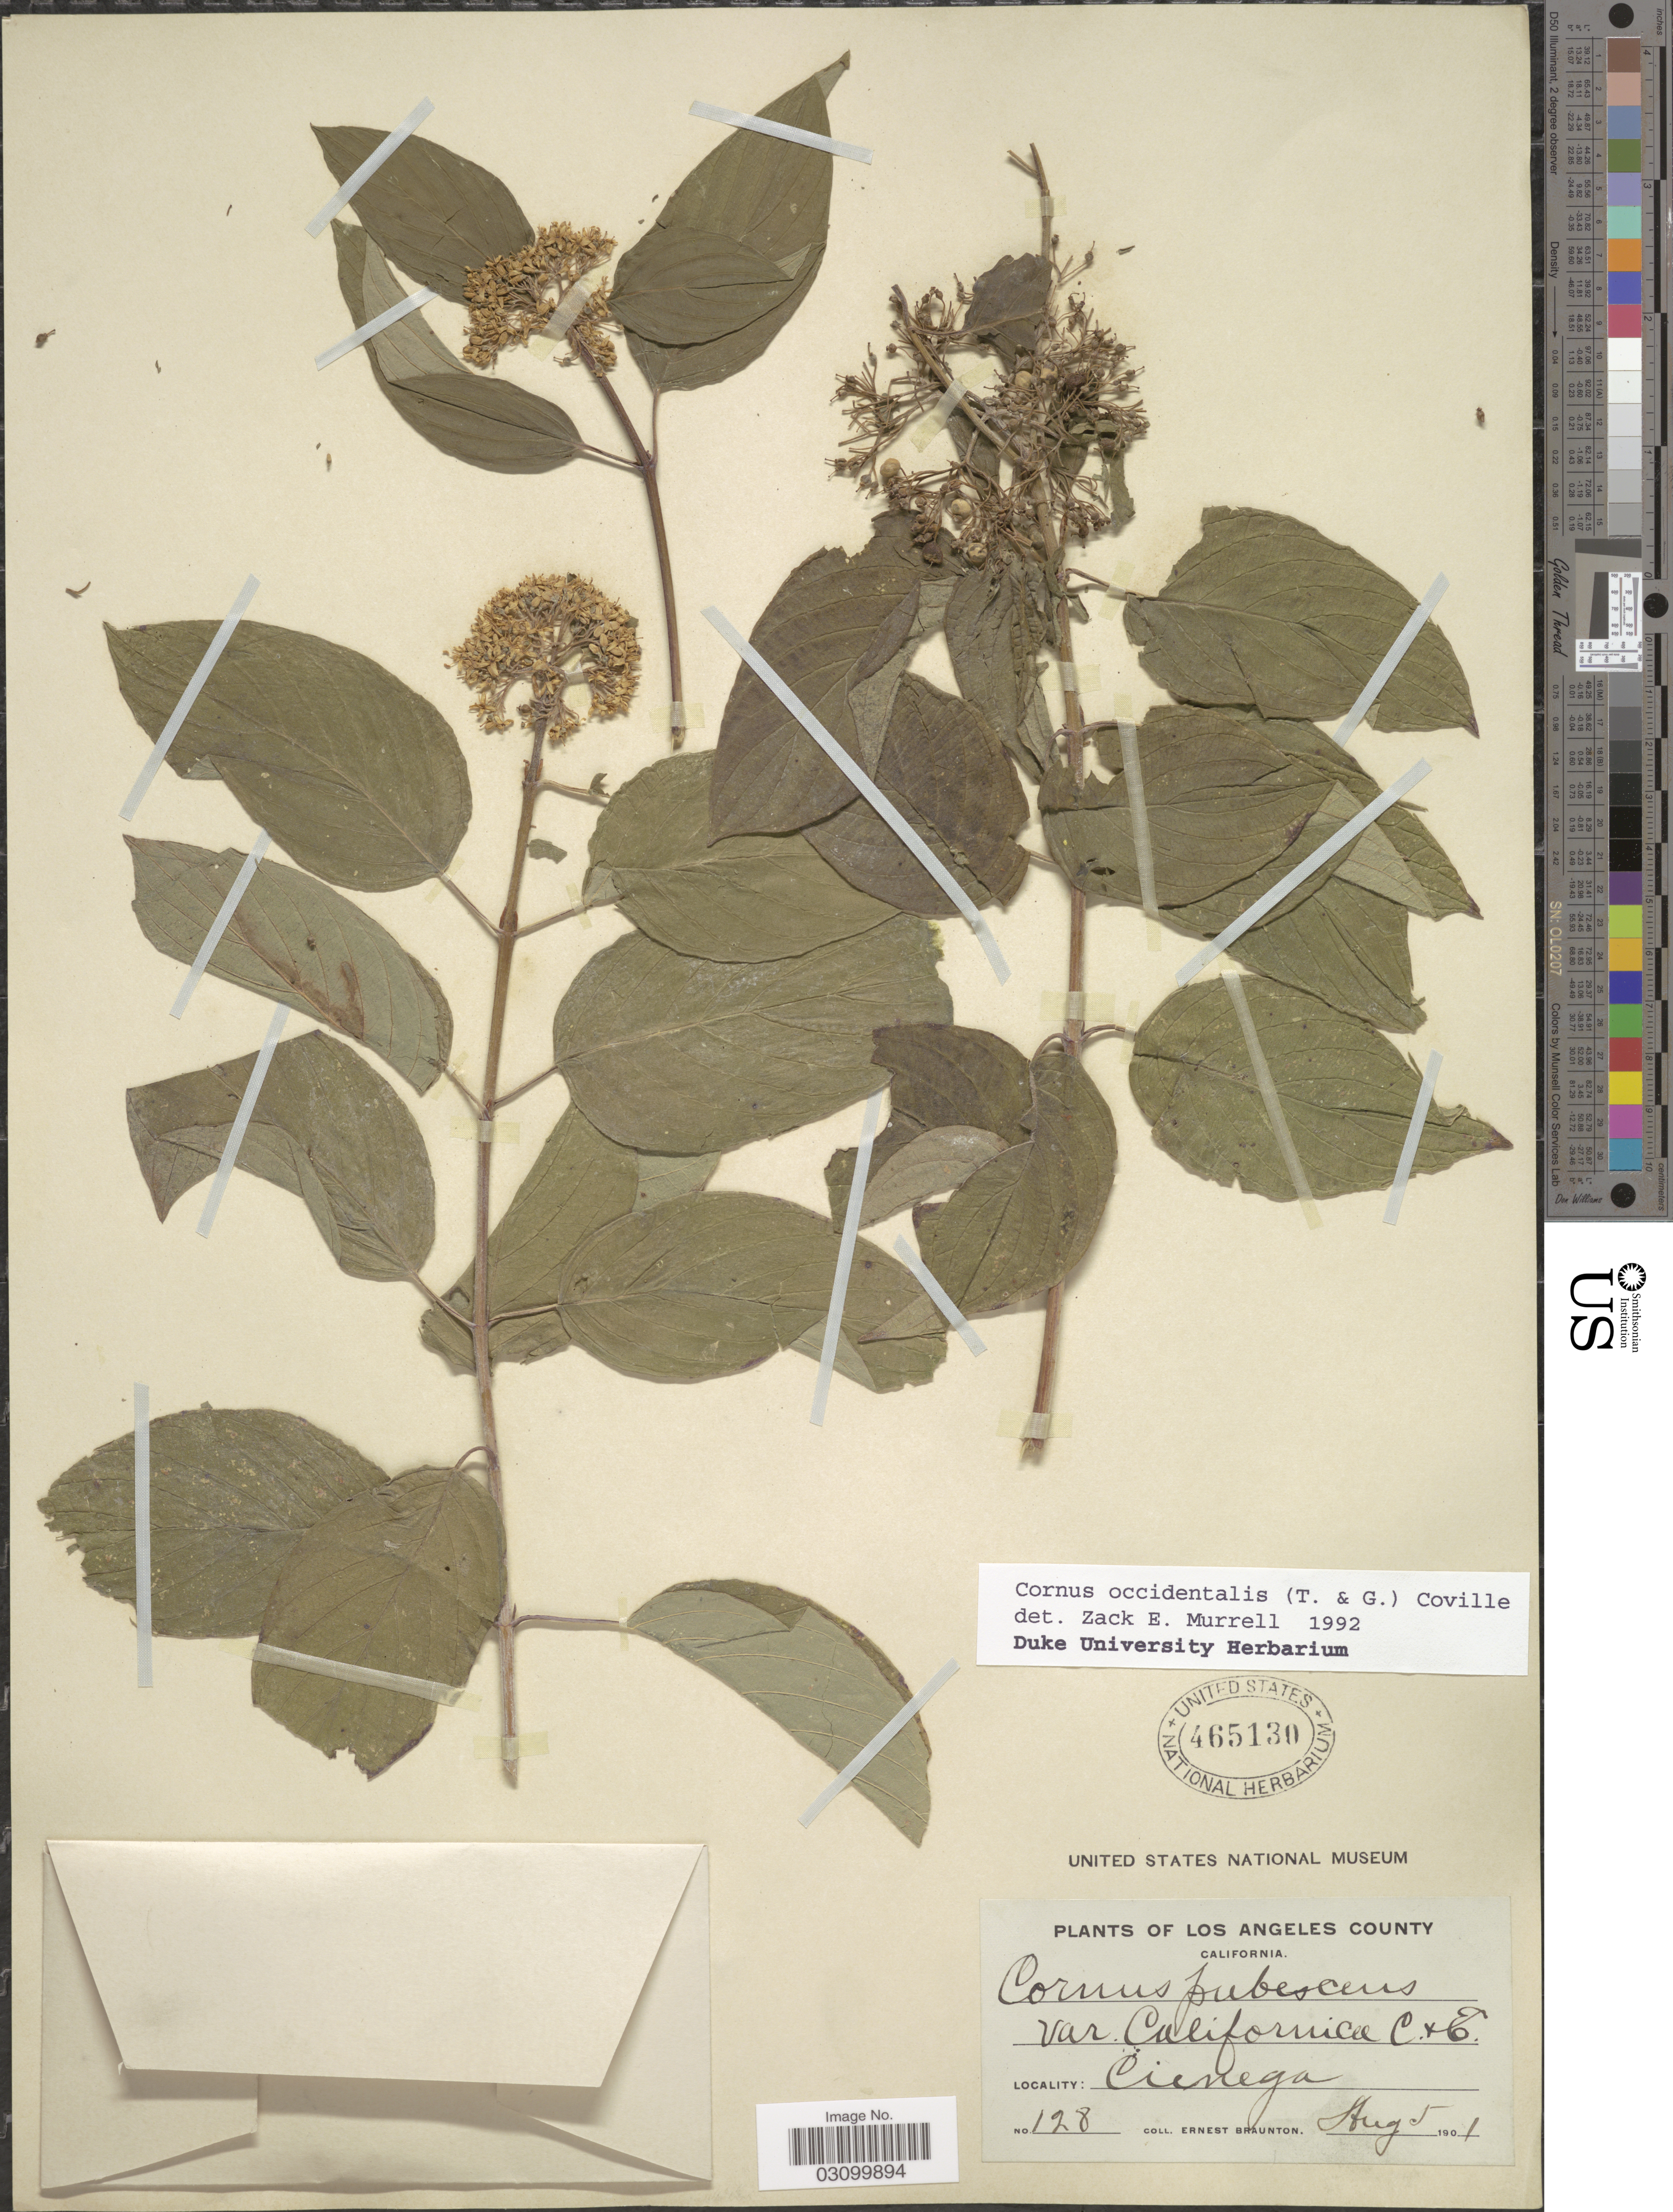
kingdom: Plantae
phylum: Tracheophyta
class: Magnoliopsida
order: Cornales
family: Cornaceae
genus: Cornus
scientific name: Cornus occidentalis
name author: (Torr. & A. Gray) Coville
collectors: E. Braunton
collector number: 128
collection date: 1901-08-05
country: United States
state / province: California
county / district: Los Angeles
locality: Los Angeles County. Cienega.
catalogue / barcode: US 465130